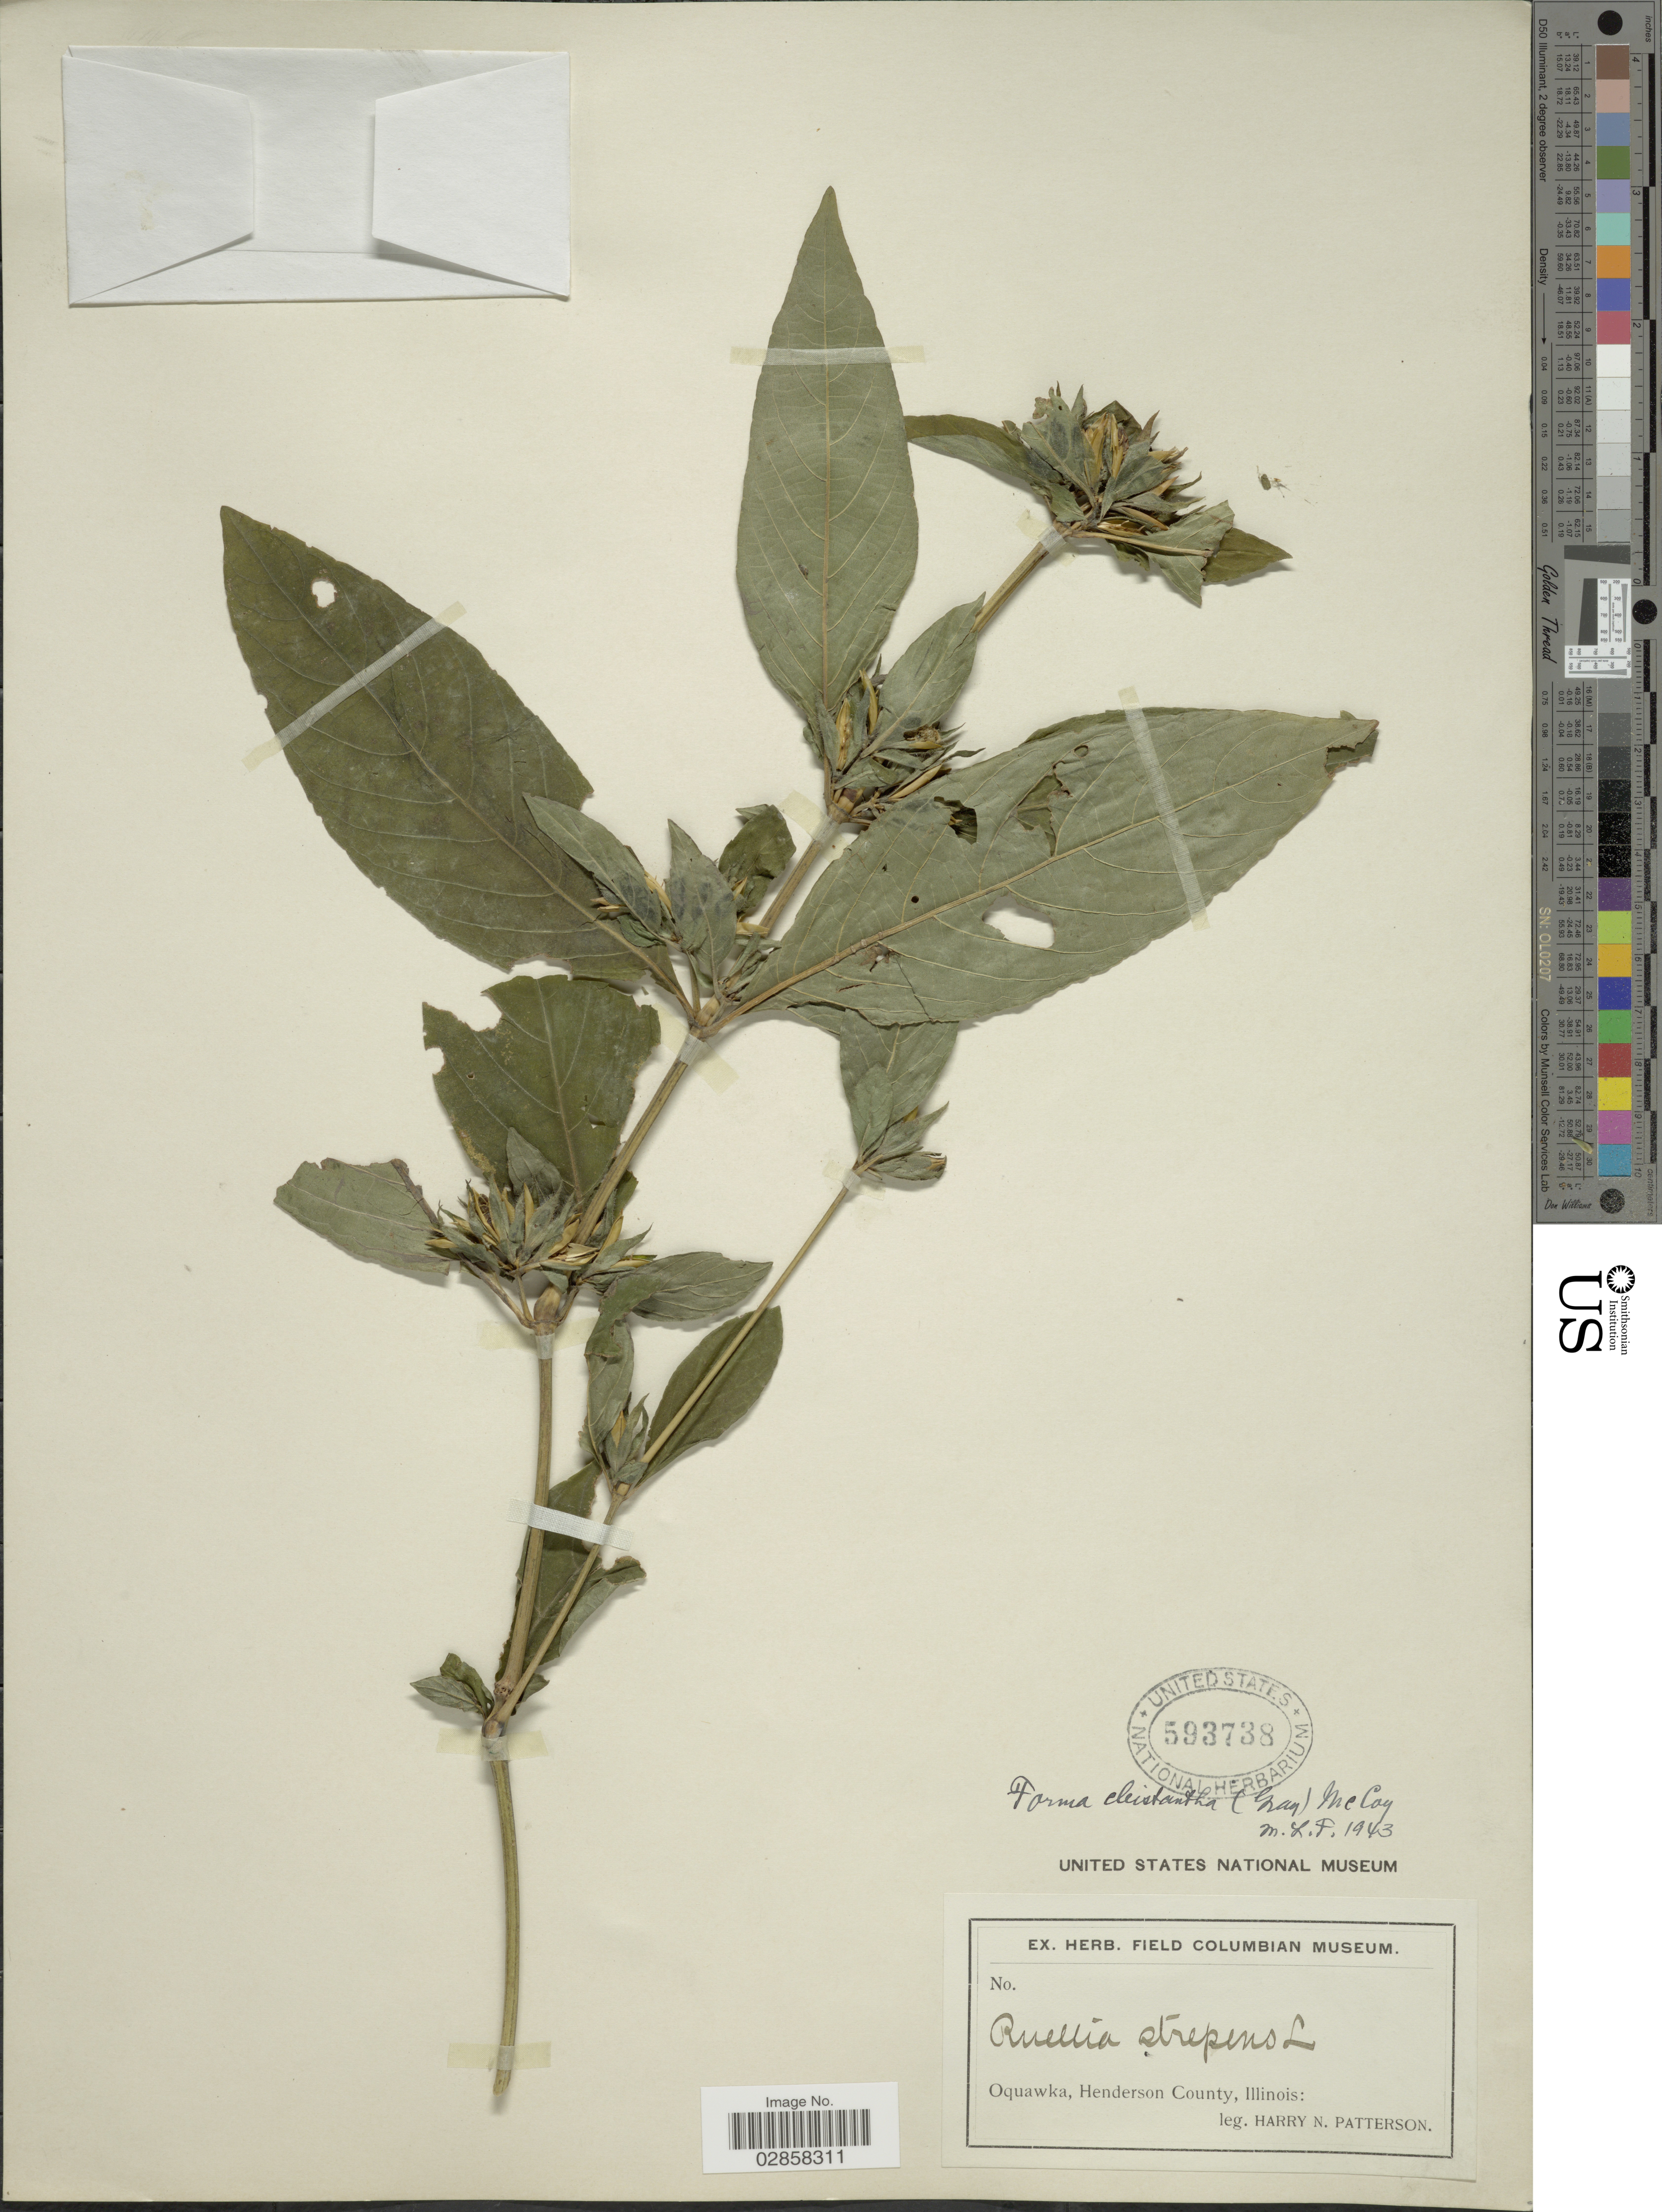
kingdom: Plantae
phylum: Tracheophyta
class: Magnoliopsida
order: Lamiales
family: Acanthaceae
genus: Ruellia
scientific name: Ruellia strepens f. cleistantha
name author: (A. Gray) S. McCoy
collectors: H. N. Patterson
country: United States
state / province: Illinois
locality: Oquawka, Henderson County.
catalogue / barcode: US 593738